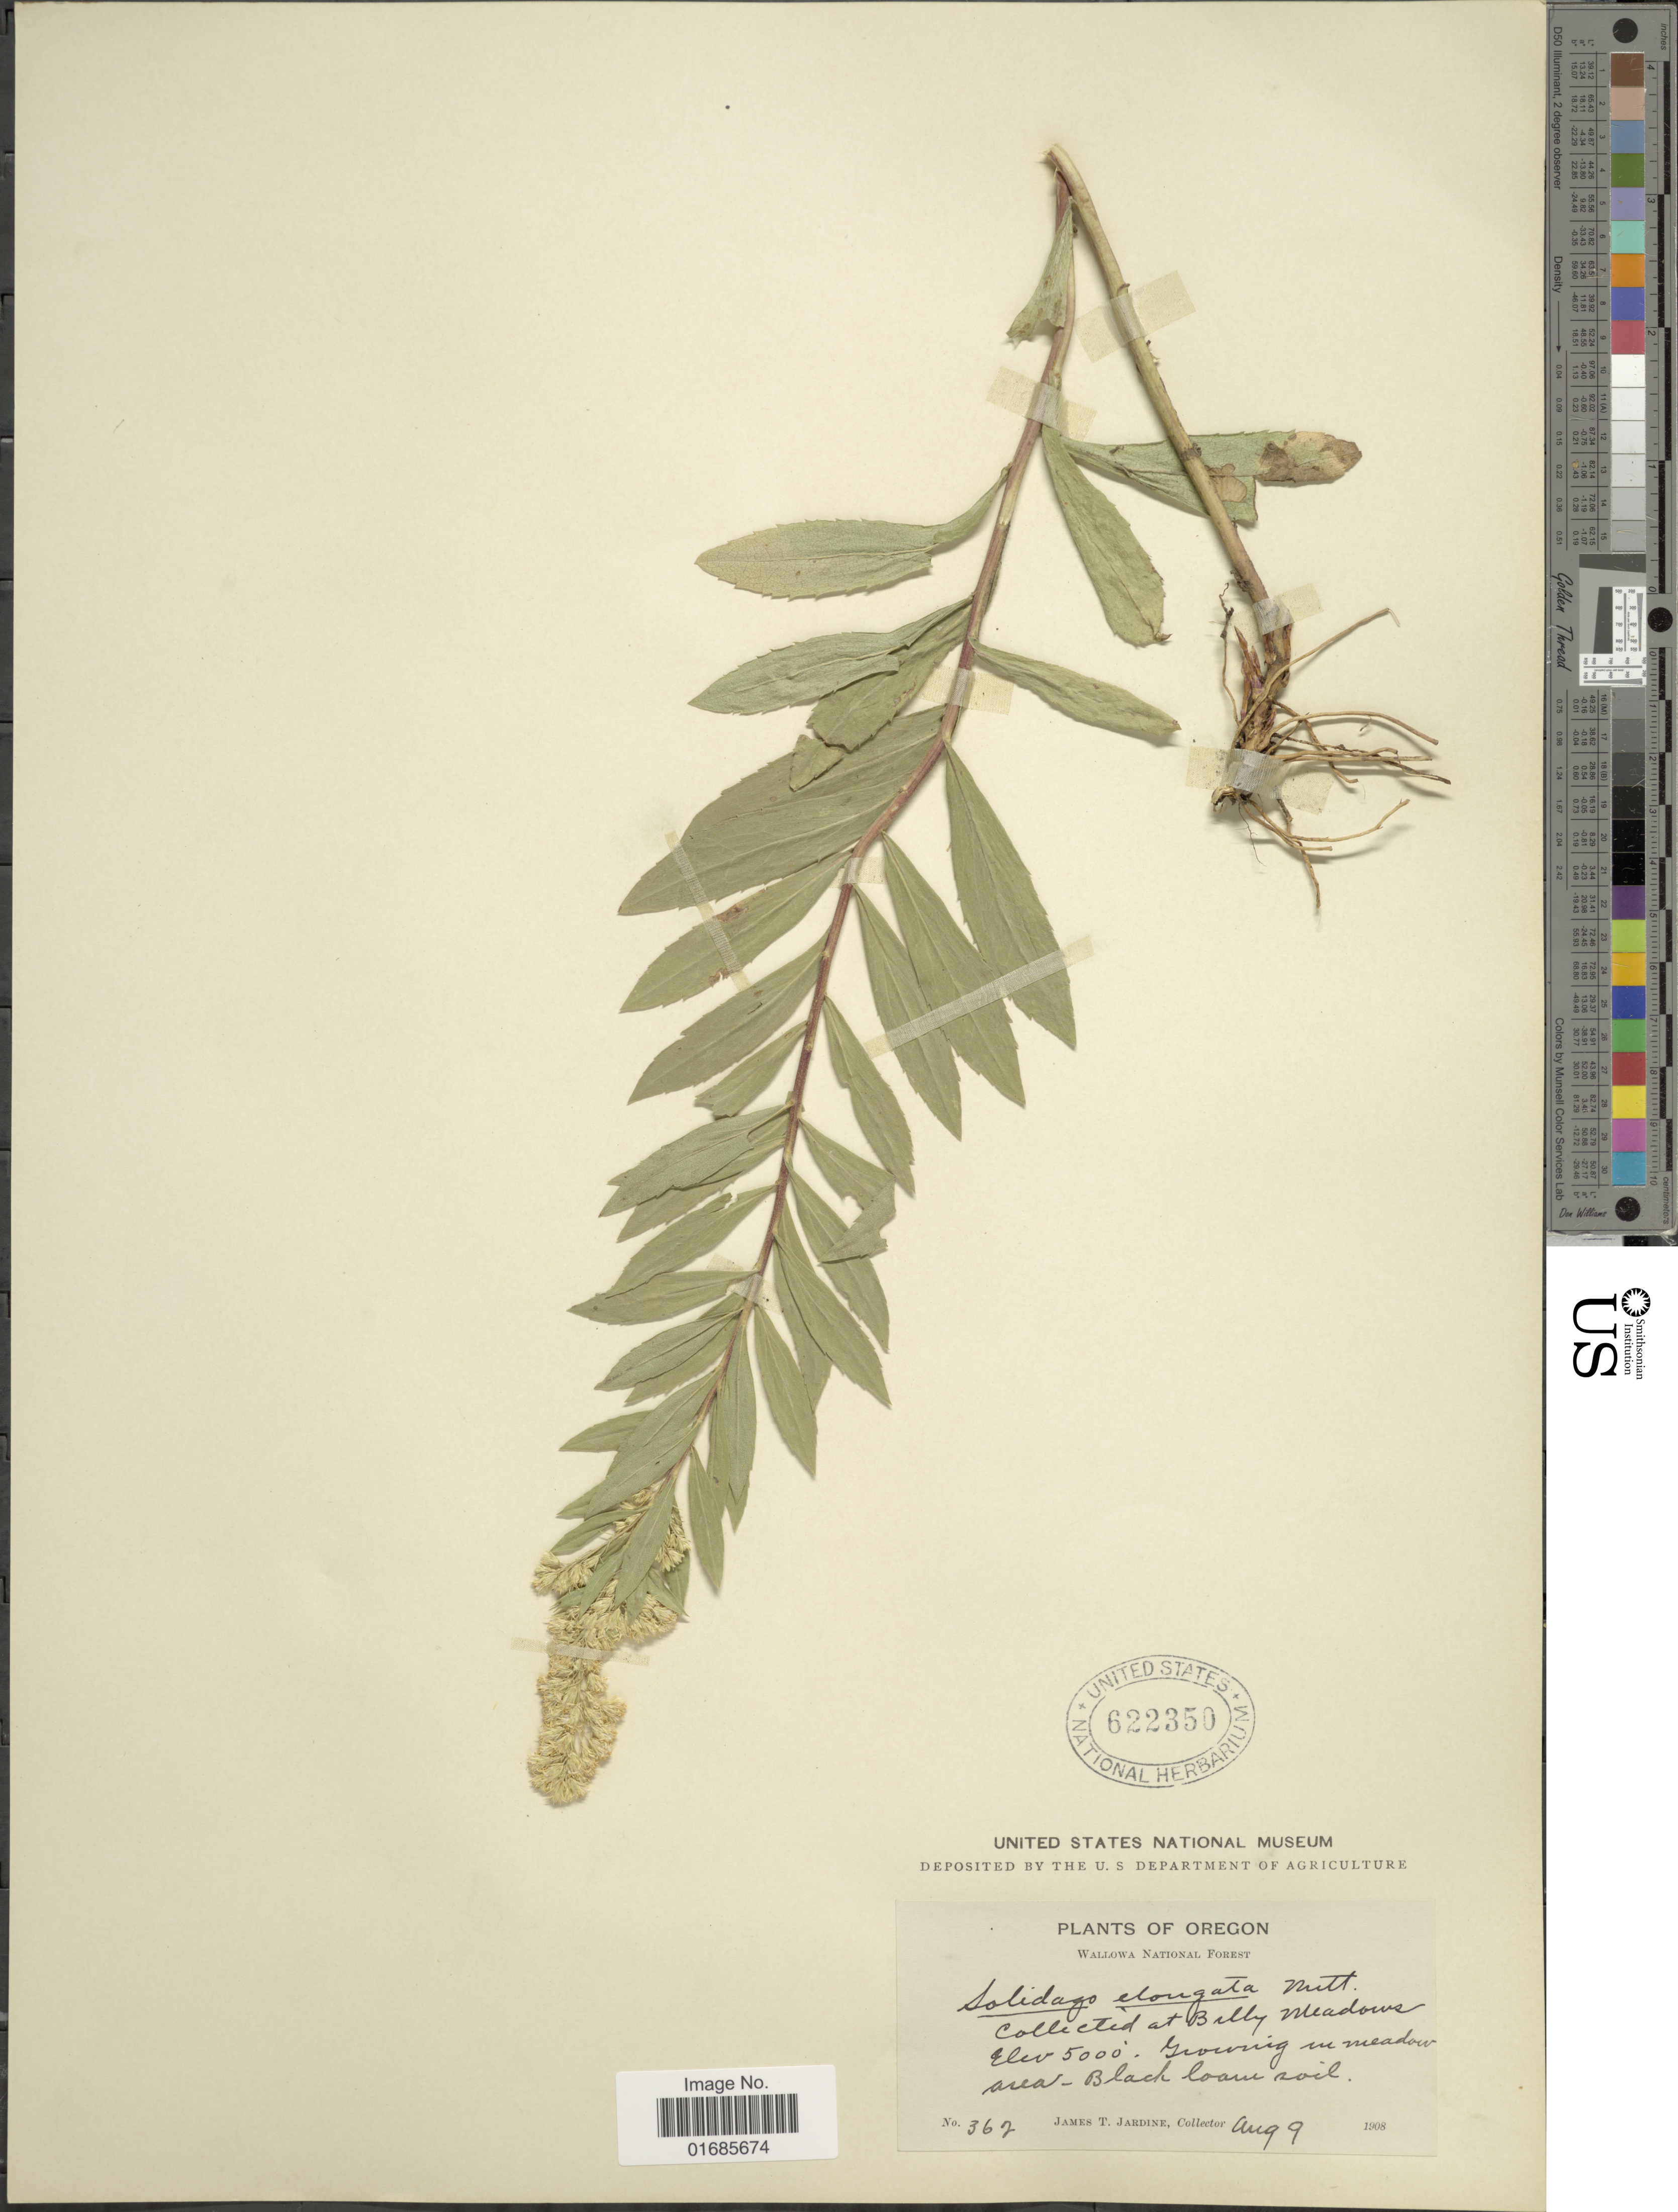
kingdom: Plantae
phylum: Tracheophyta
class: Magnoliopsida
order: Asterales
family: Asteraceae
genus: Solidago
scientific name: Solidago canadensis var. salebrosa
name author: (Piper) M.E. Jones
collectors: J. T. Jardine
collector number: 362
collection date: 1908-08-09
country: United States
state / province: Oregon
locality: Wallowa National Forest, Billy Meadows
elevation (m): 1524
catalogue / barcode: US 622350